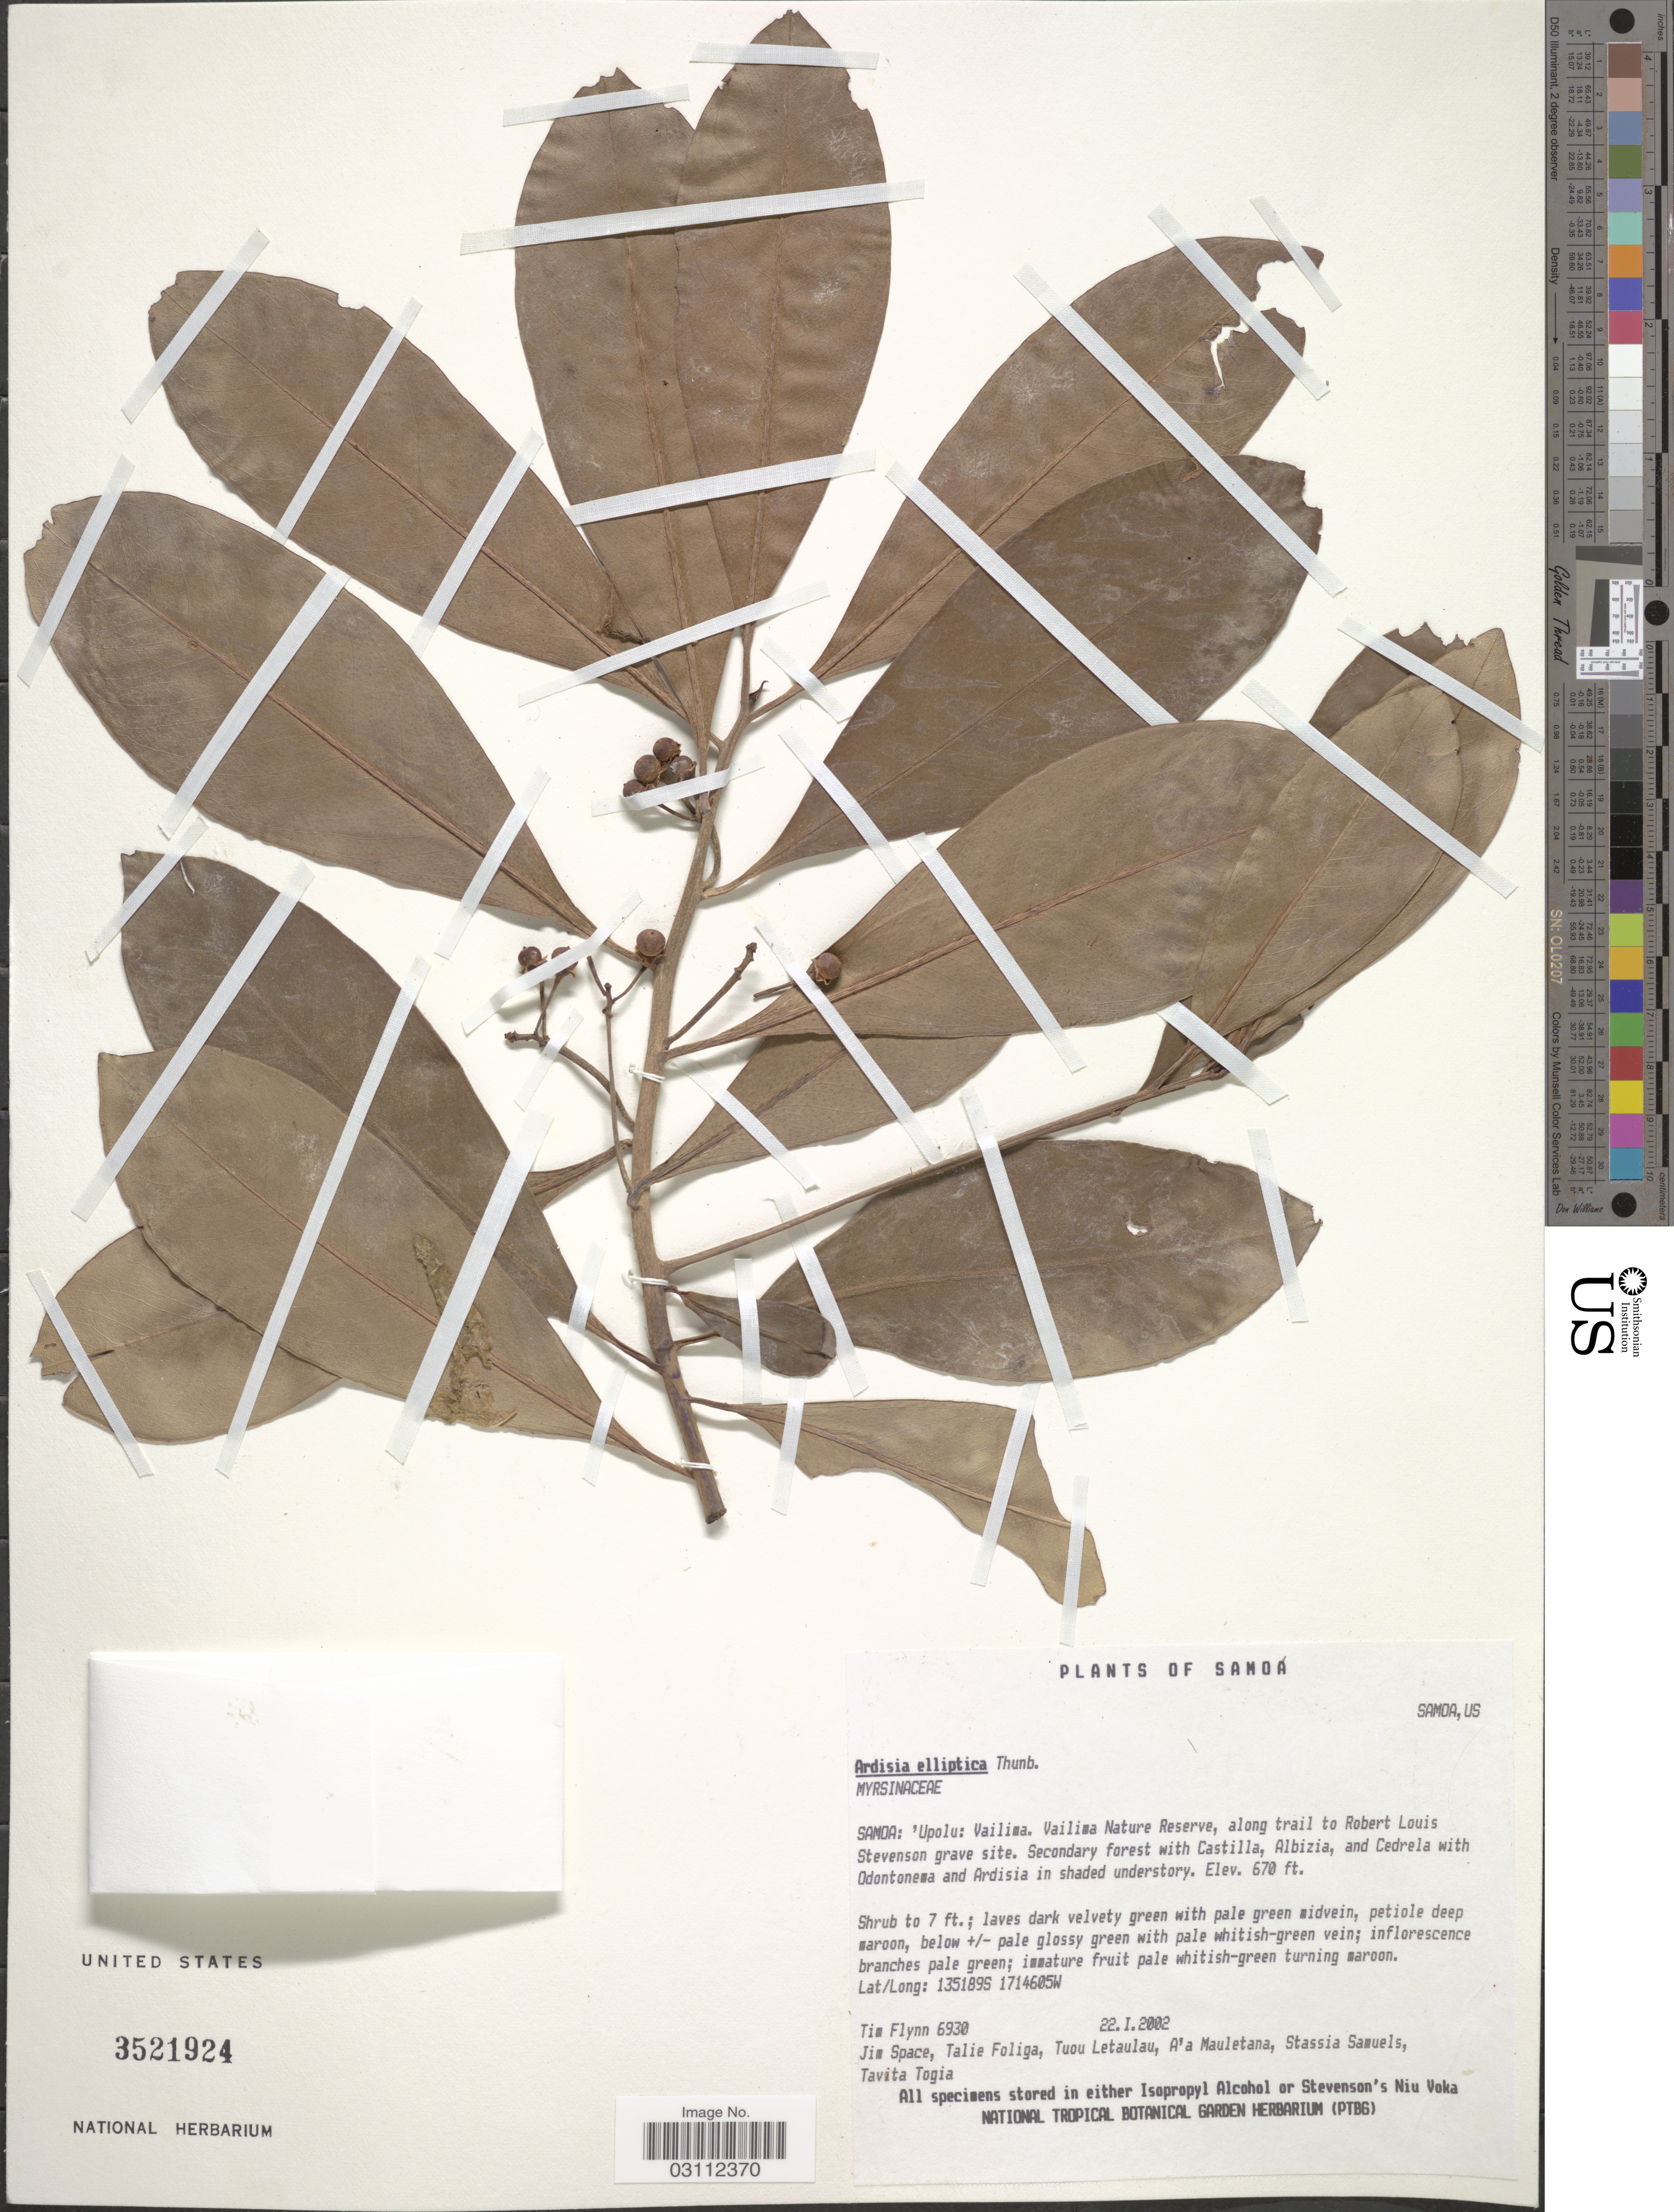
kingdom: Plantae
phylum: Tracheophyta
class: Magnoliopsida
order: Ericales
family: Primulaceae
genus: Ardisia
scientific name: Ardisia elliptica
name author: Thunb.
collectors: T. Flynn, J. Space, T. Foliga, T. Letaulau & et al.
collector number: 6930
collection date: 2002-01-22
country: Samoa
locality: Samoa: 'Upolu: Vailima. Vailima Nature Reserve, along trail to Robert Louis Stevenson grave site.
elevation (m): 204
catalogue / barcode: US 3521924